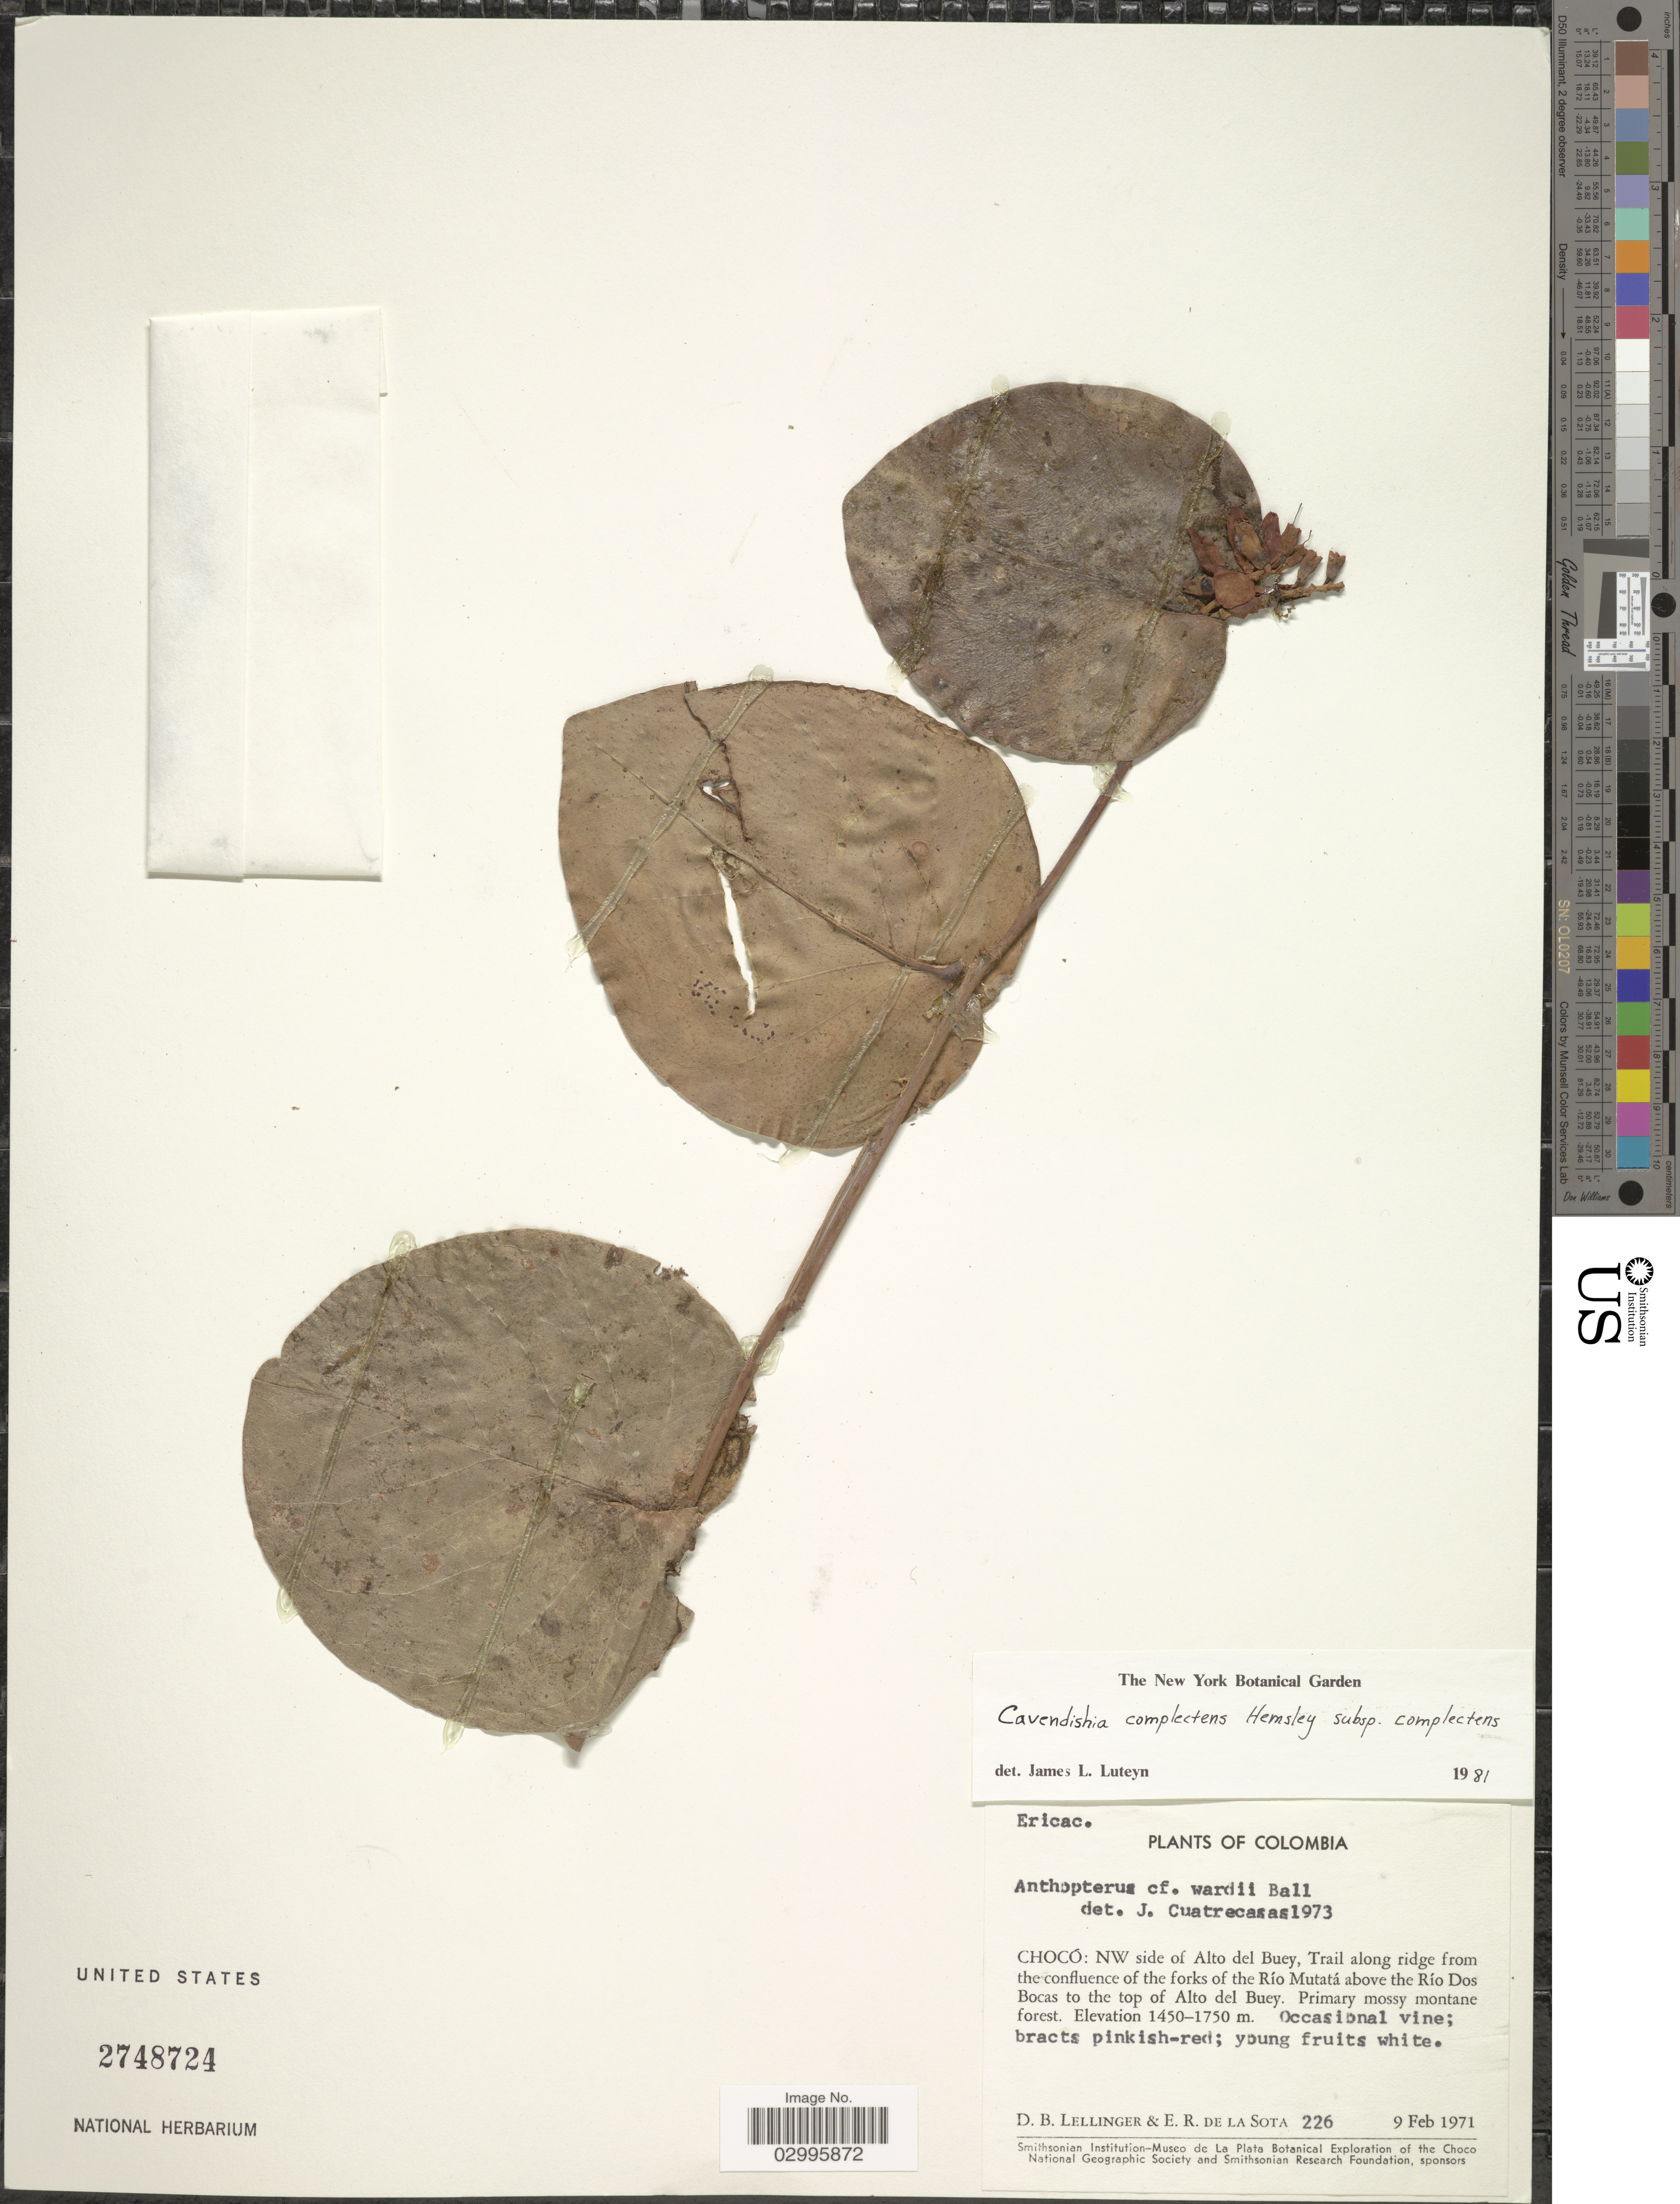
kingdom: Plantae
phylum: Tracheophyta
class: Magnoliopsida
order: Ericales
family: Ericaceae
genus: Cavendishia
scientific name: Cavendishia complectens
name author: Hemsl.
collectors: D. B. Lellinger & E. R. de la Sota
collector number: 226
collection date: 1971-02-09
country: Colombia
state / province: Chocó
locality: NW side of Alto del Buey, Trail along ridge from the confluence of the fortks of the Río Mutatá above the Río Dos Bocas to the top of Alto del Buey.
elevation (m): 1450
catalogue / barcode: US 2748724